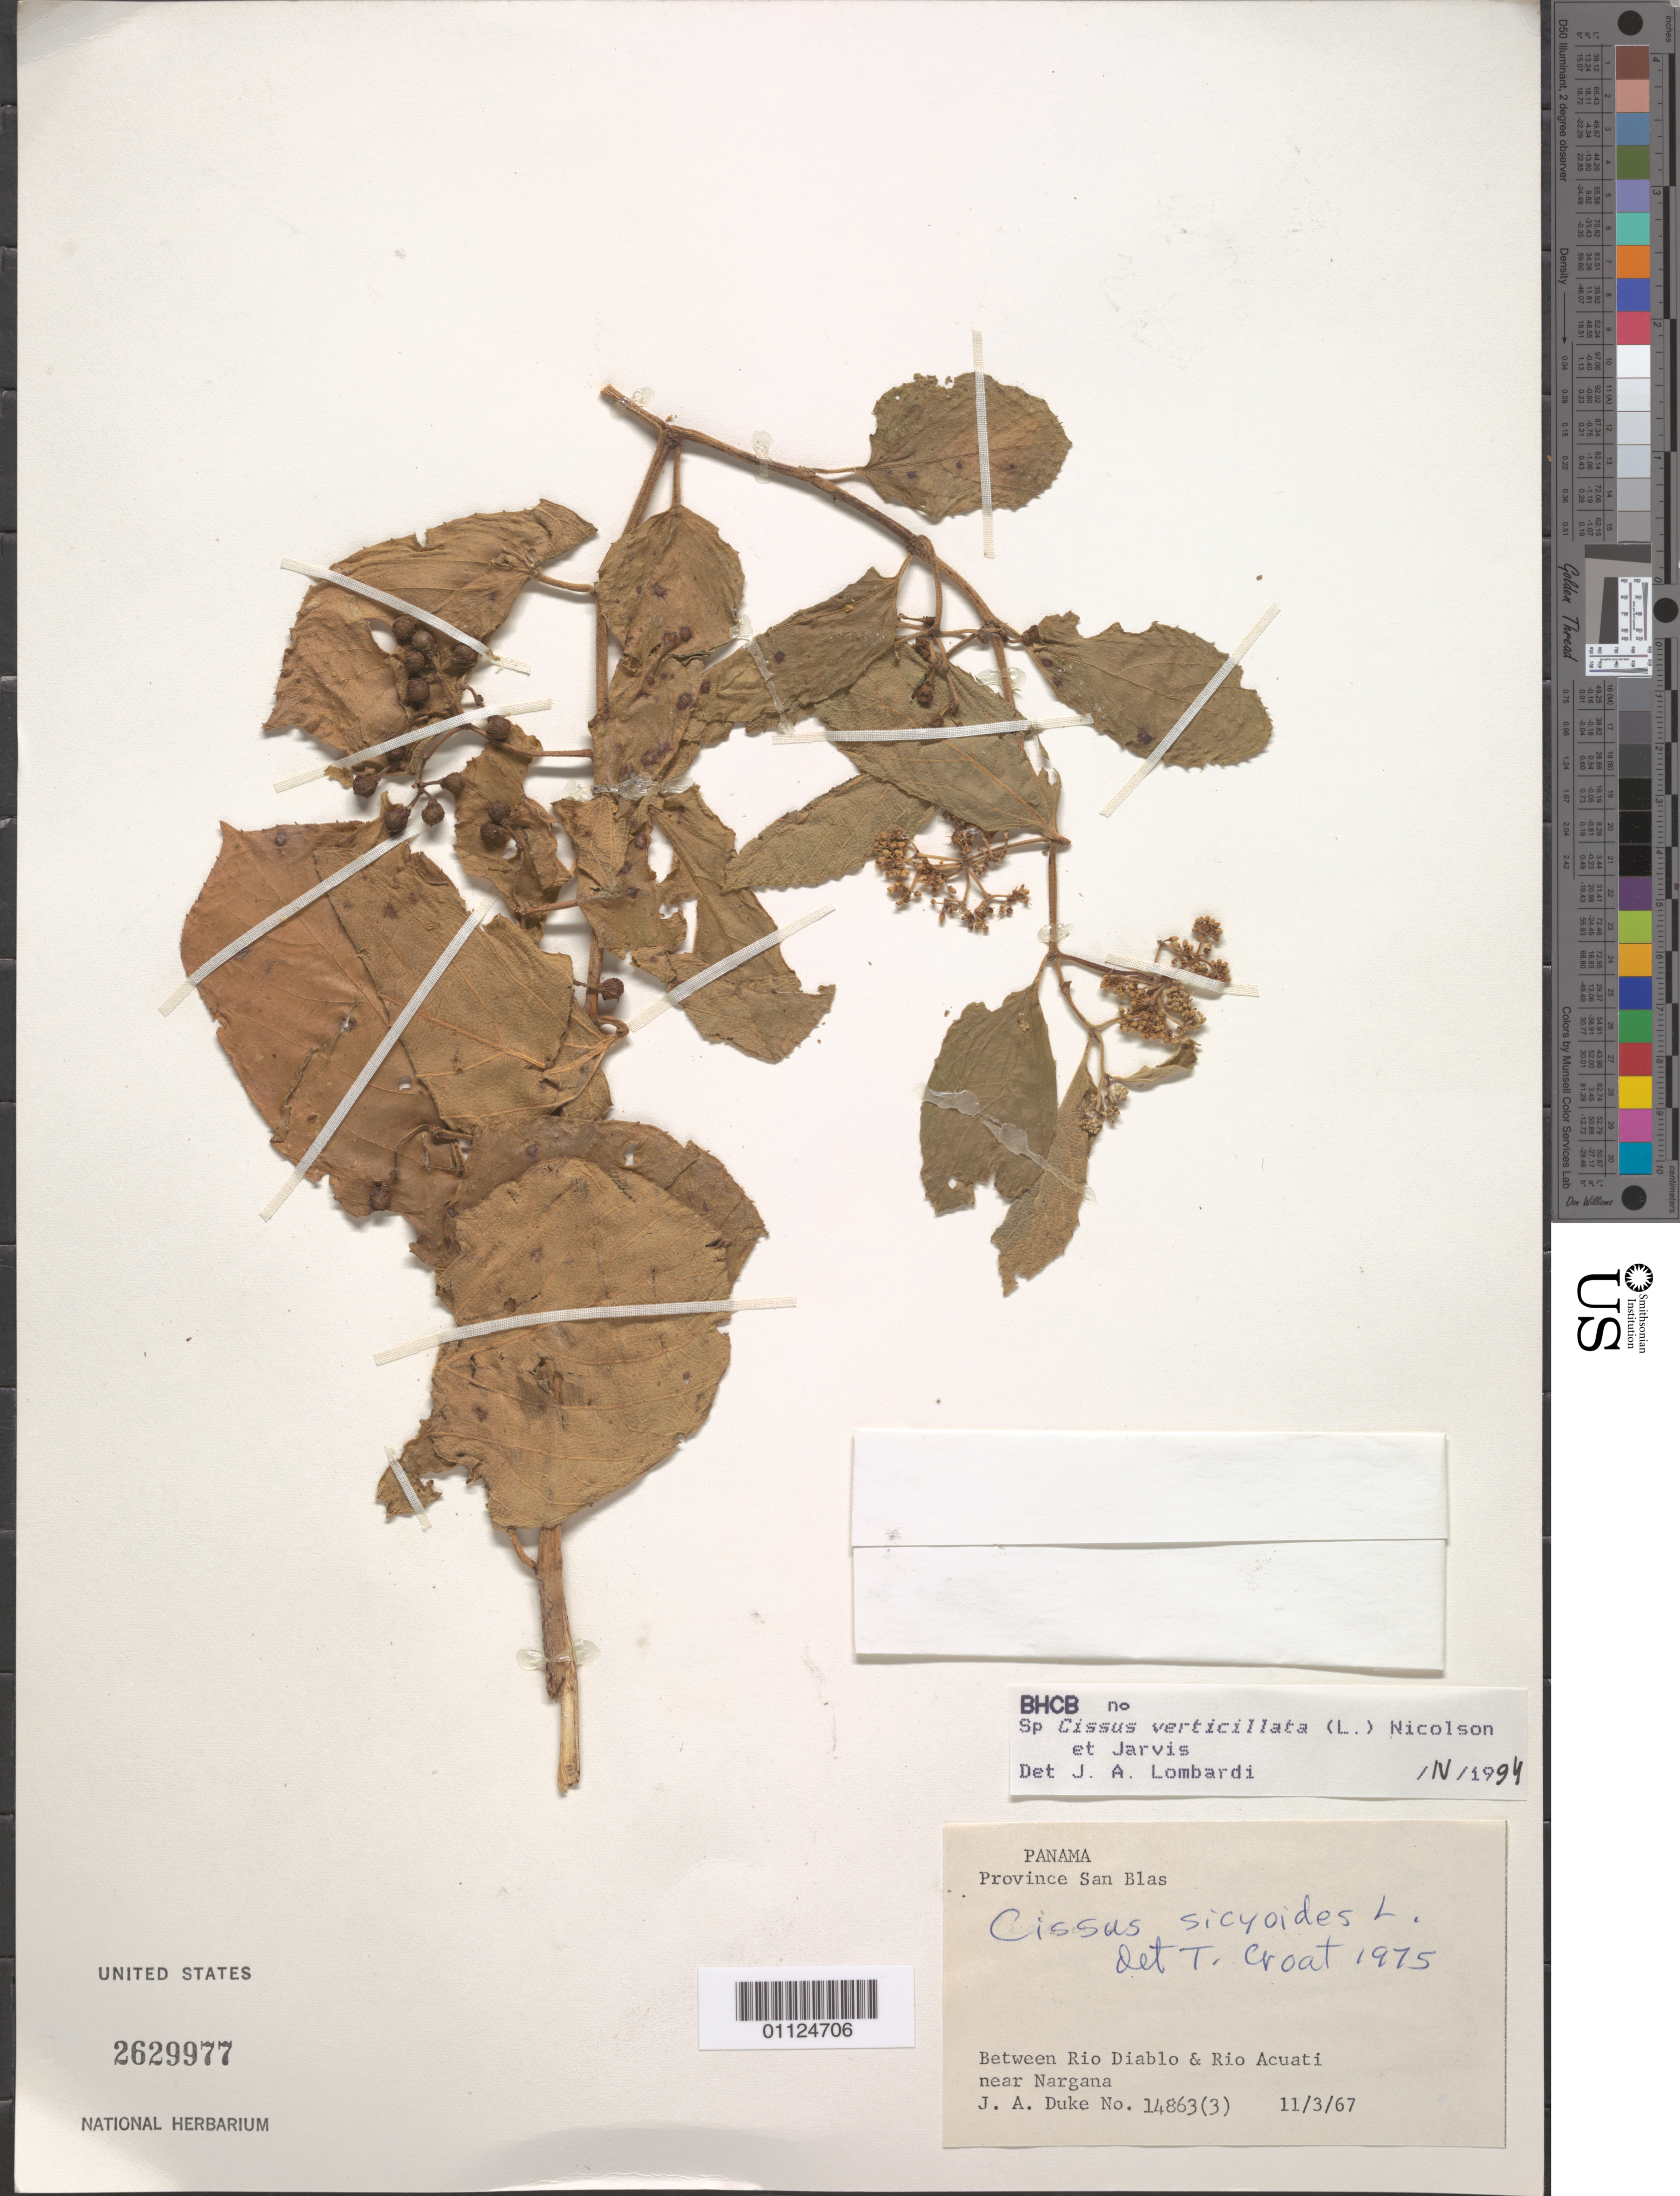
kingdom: Plantae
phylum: Tracheophyta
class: Magnoliopsida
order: Vitales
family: Vitaceae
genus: Cissus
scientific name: Cissus verticillata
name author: (L.) Nicolson & C.E. Jarvis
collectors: J. A. Duke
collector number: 14863(3)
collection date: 1967-03-11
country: Panama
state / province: Kuna Yala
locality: Between Rio Diablo & Acuati near Nargana.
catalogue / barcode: US 2629977